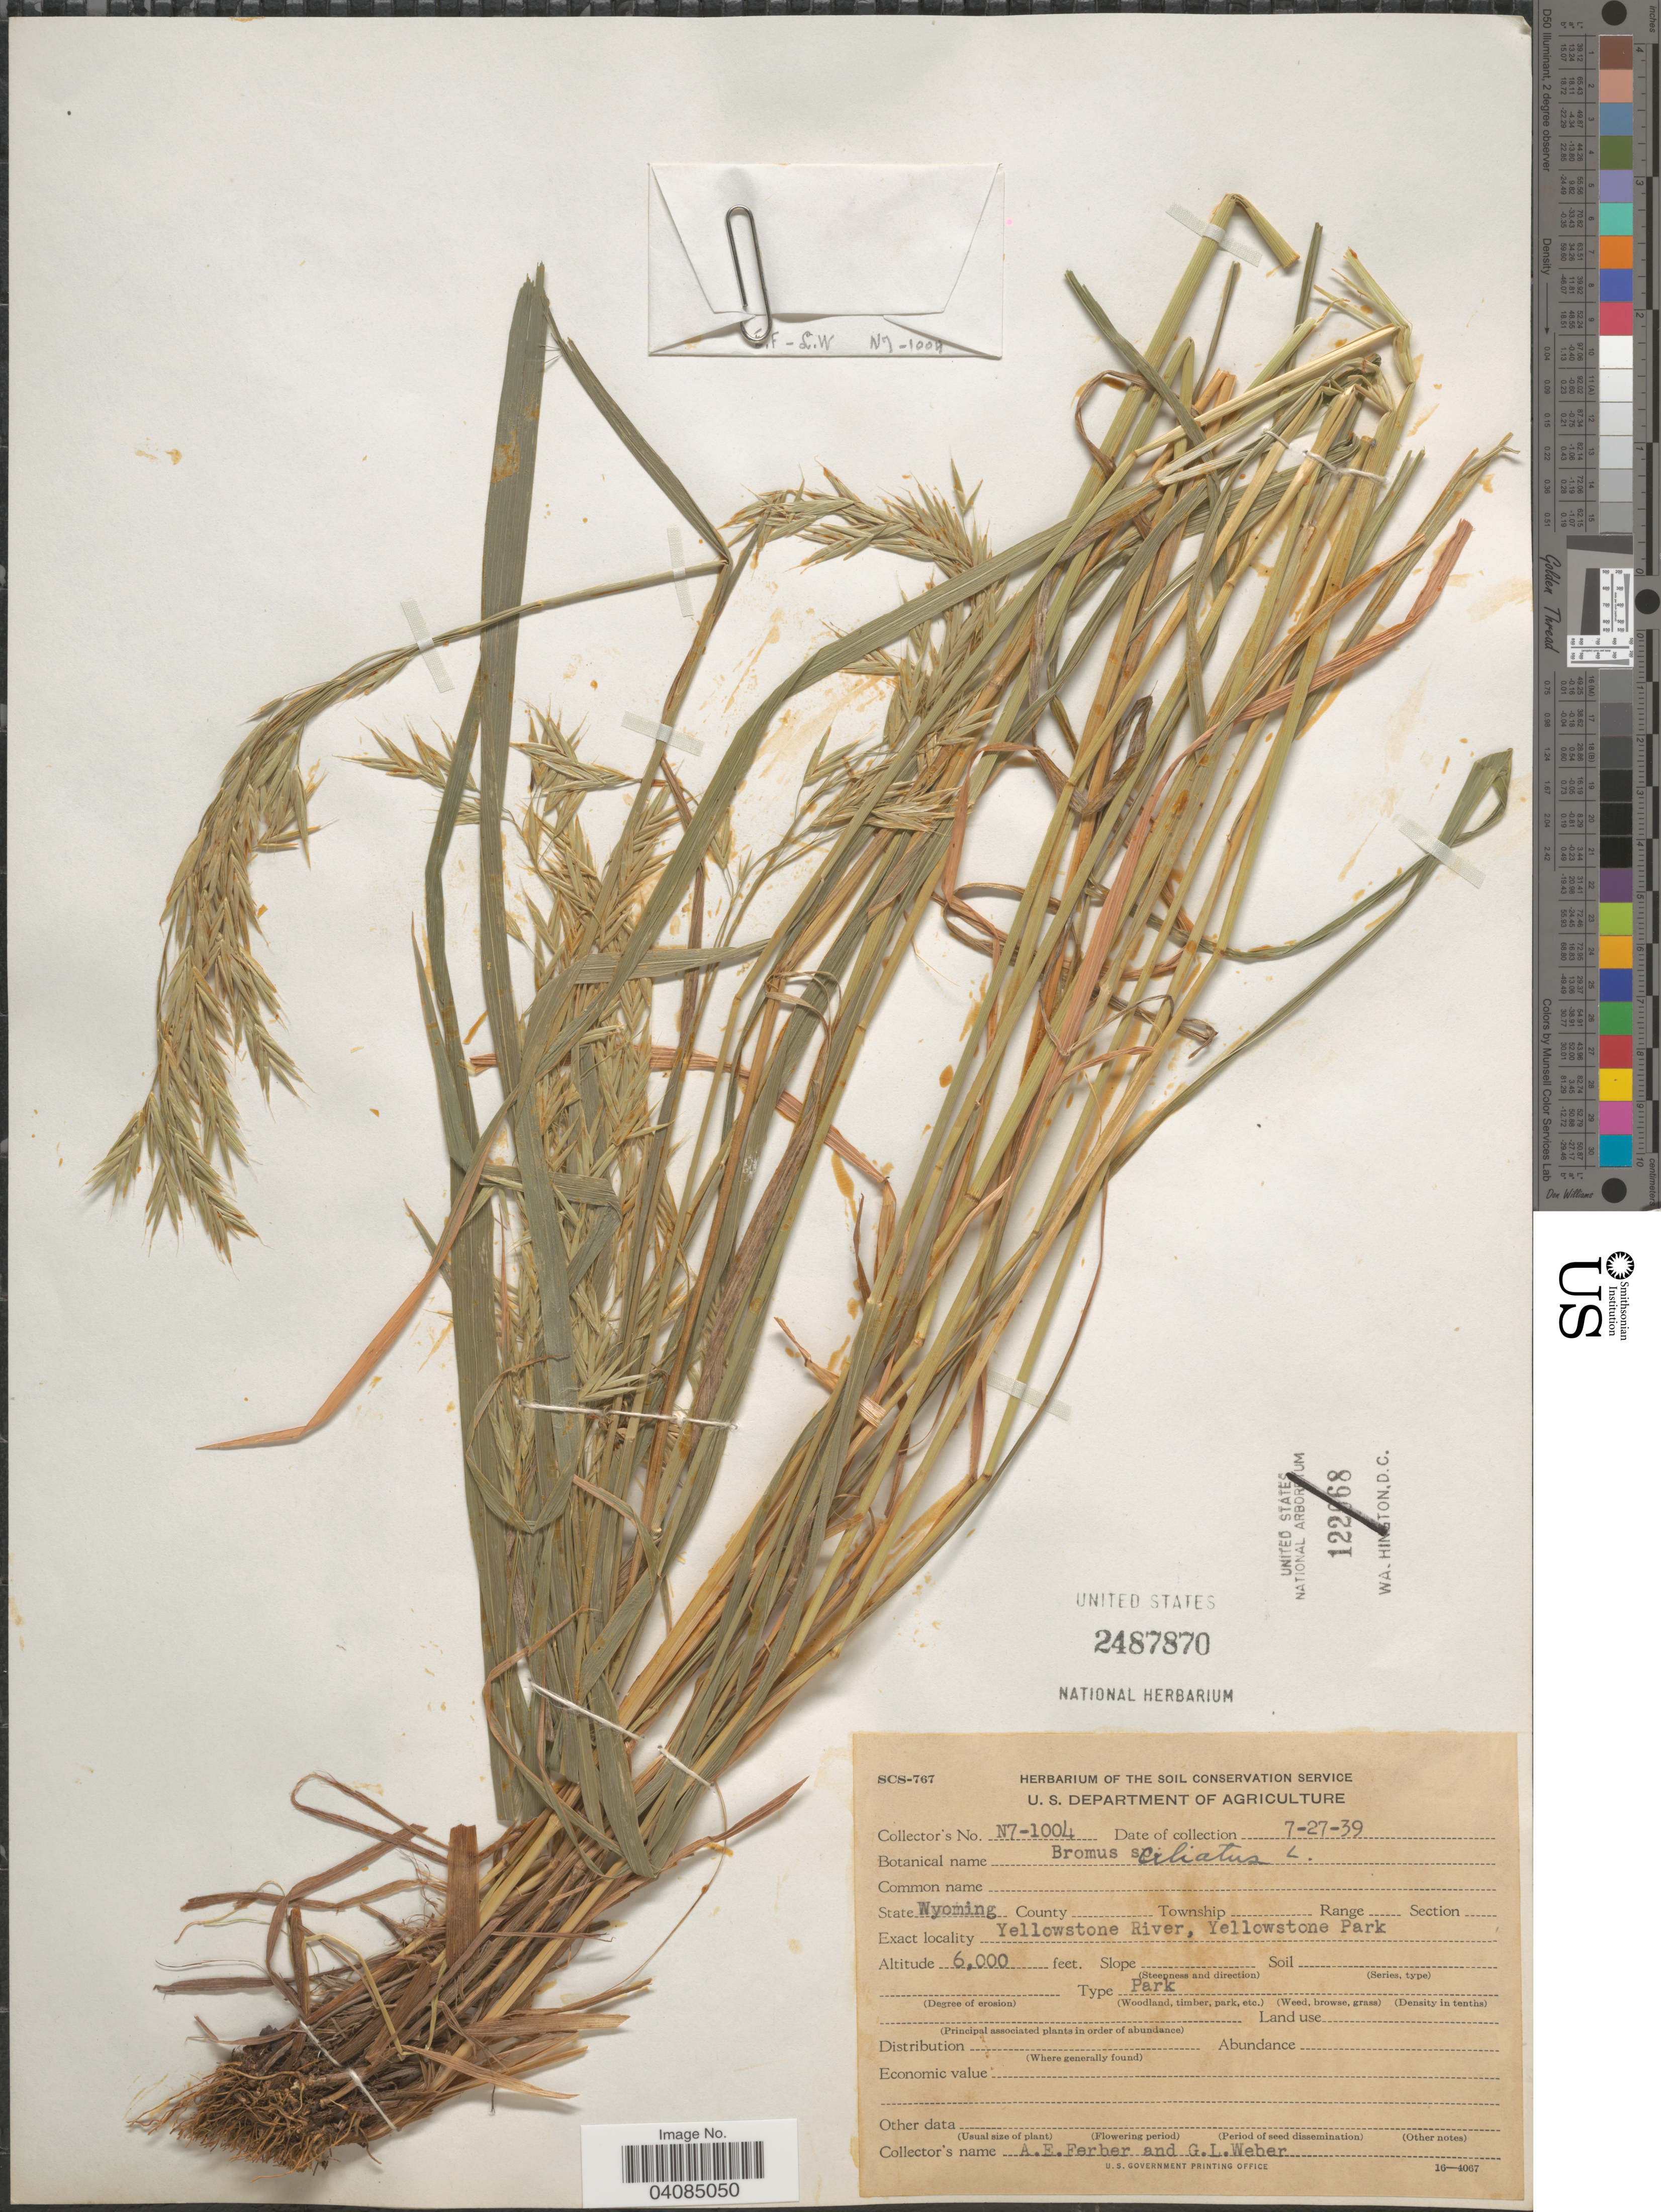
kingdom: Plantae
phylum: Tracheophyta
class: Liliopsida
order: Poales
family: Poaceae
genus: Bromus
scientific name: Bromus racemosus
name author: L.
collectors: A. Ferber & G. Weber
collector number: N7-1004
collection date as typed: Transcribed d/m/y: 27/7/39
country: United States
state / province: Wyoming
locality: Yellowstone River, Yellowstone Park.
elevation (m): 1829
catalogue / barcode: US 2487870